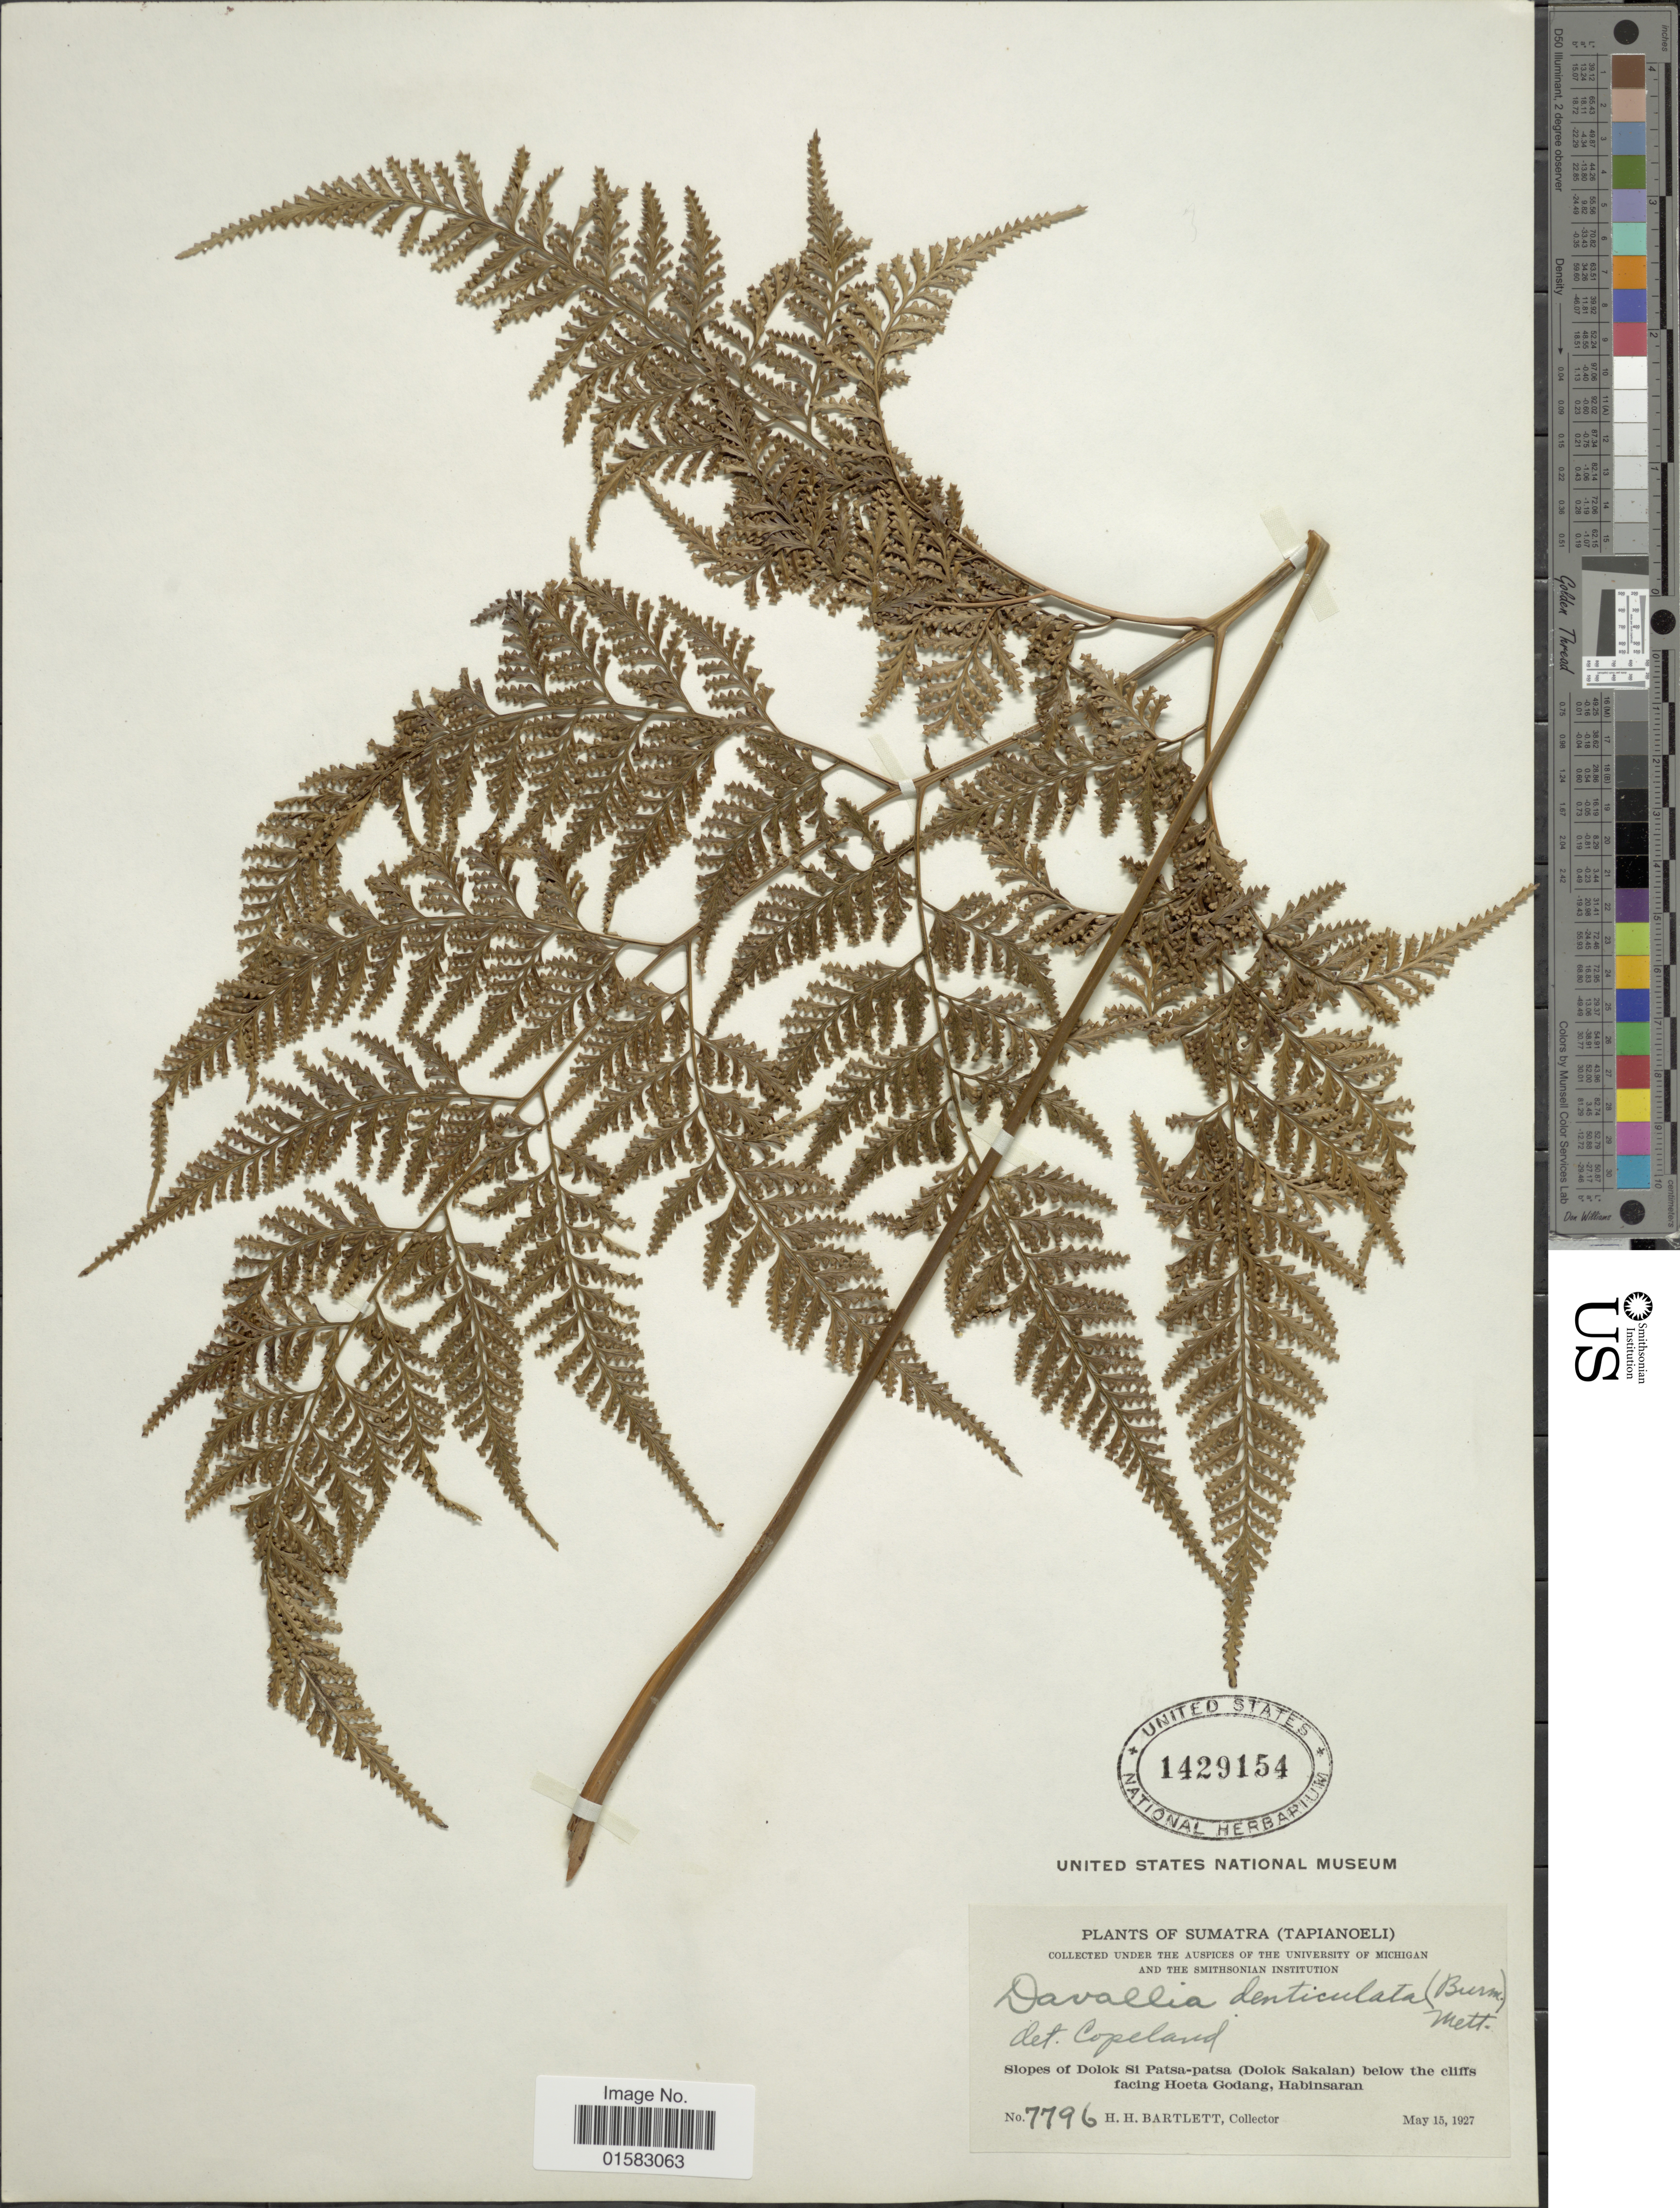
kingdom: Plantae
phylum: Tracheophyta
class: Polypodiopsida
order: Polypodiales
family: Davalliaceae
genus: Davallia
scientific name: Davallia divaricata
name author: Blume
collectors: H. H. Bartlett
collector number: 7796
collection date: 1927-05-15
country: Indonesia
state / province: Sumatra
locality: Tapianoeli, Slopes of Dolok Si Patsa-patsa (Dolok Sakalan), below the cliffs facing Hoeta Godang, Habinsaran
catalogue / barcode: US 1429154